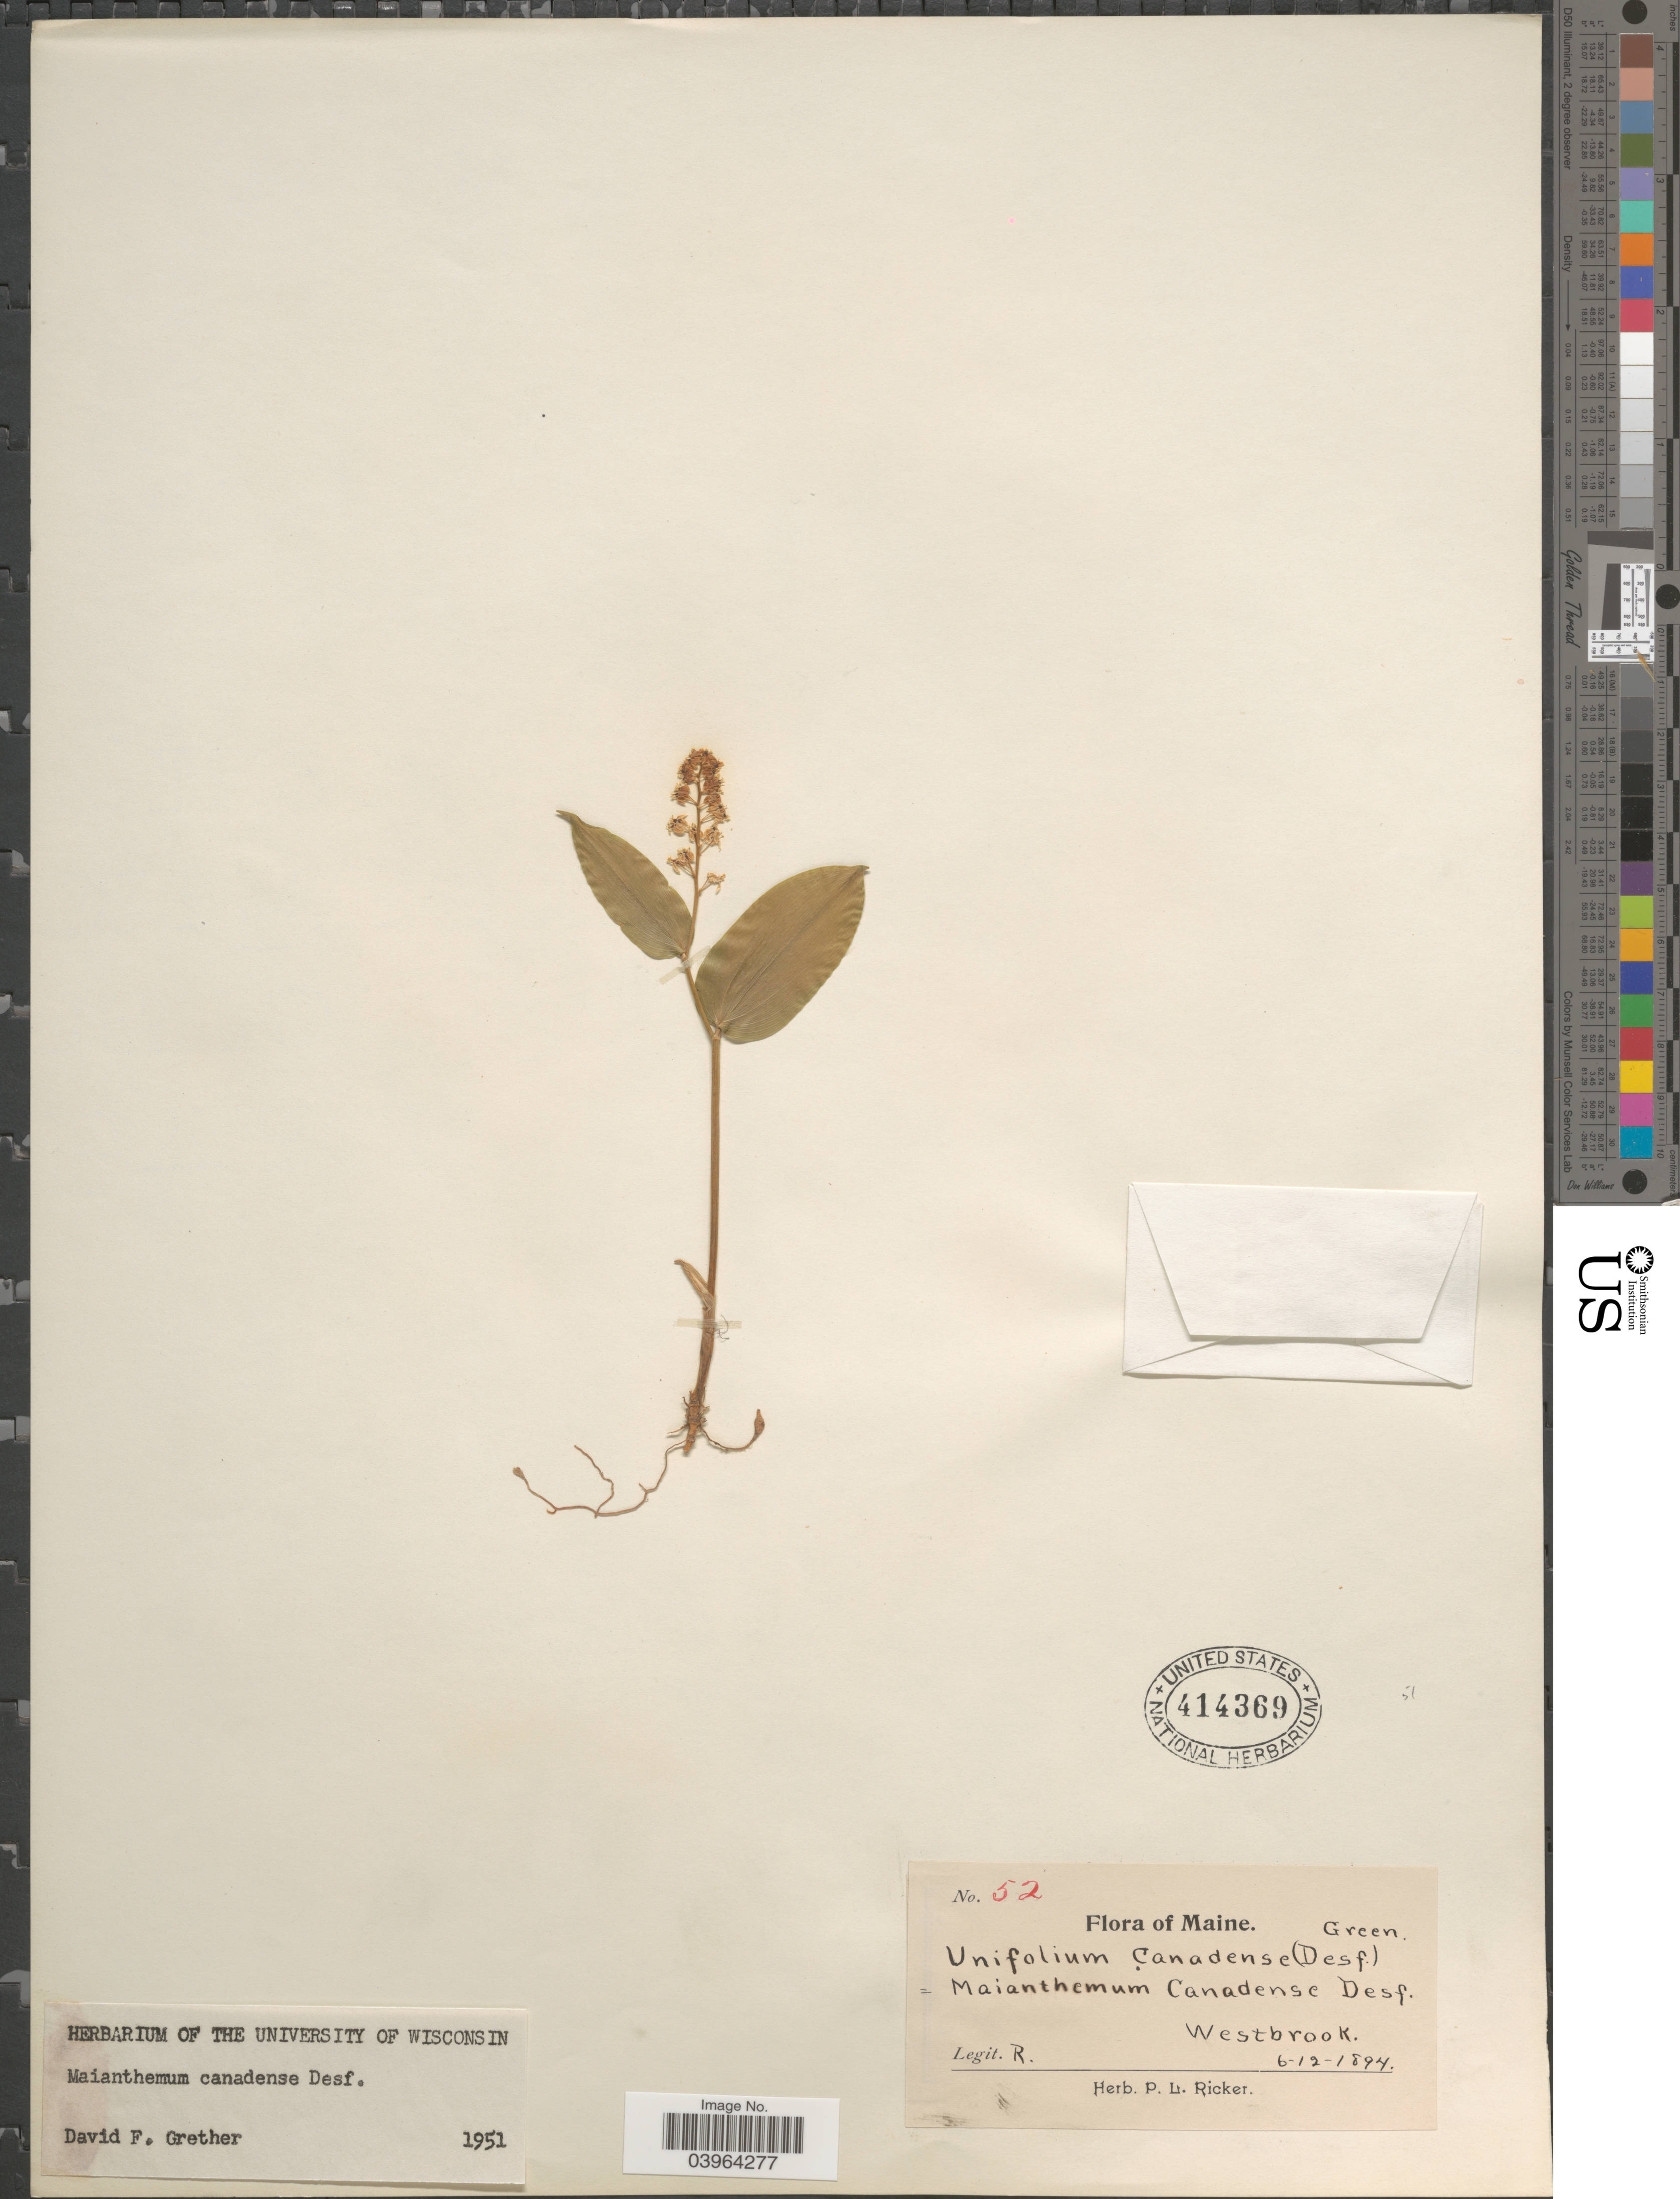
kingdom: Plantae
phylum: Tracheophyta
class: Liliopsida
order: Asparagales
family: Asparagaceae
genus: Maianthemum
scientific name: Maianthemum canadense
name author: Desf.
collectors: P. Ricker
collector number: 52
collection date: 1894-06-12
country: United States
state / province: Maine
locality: Westbrook.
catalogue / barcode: US 414369